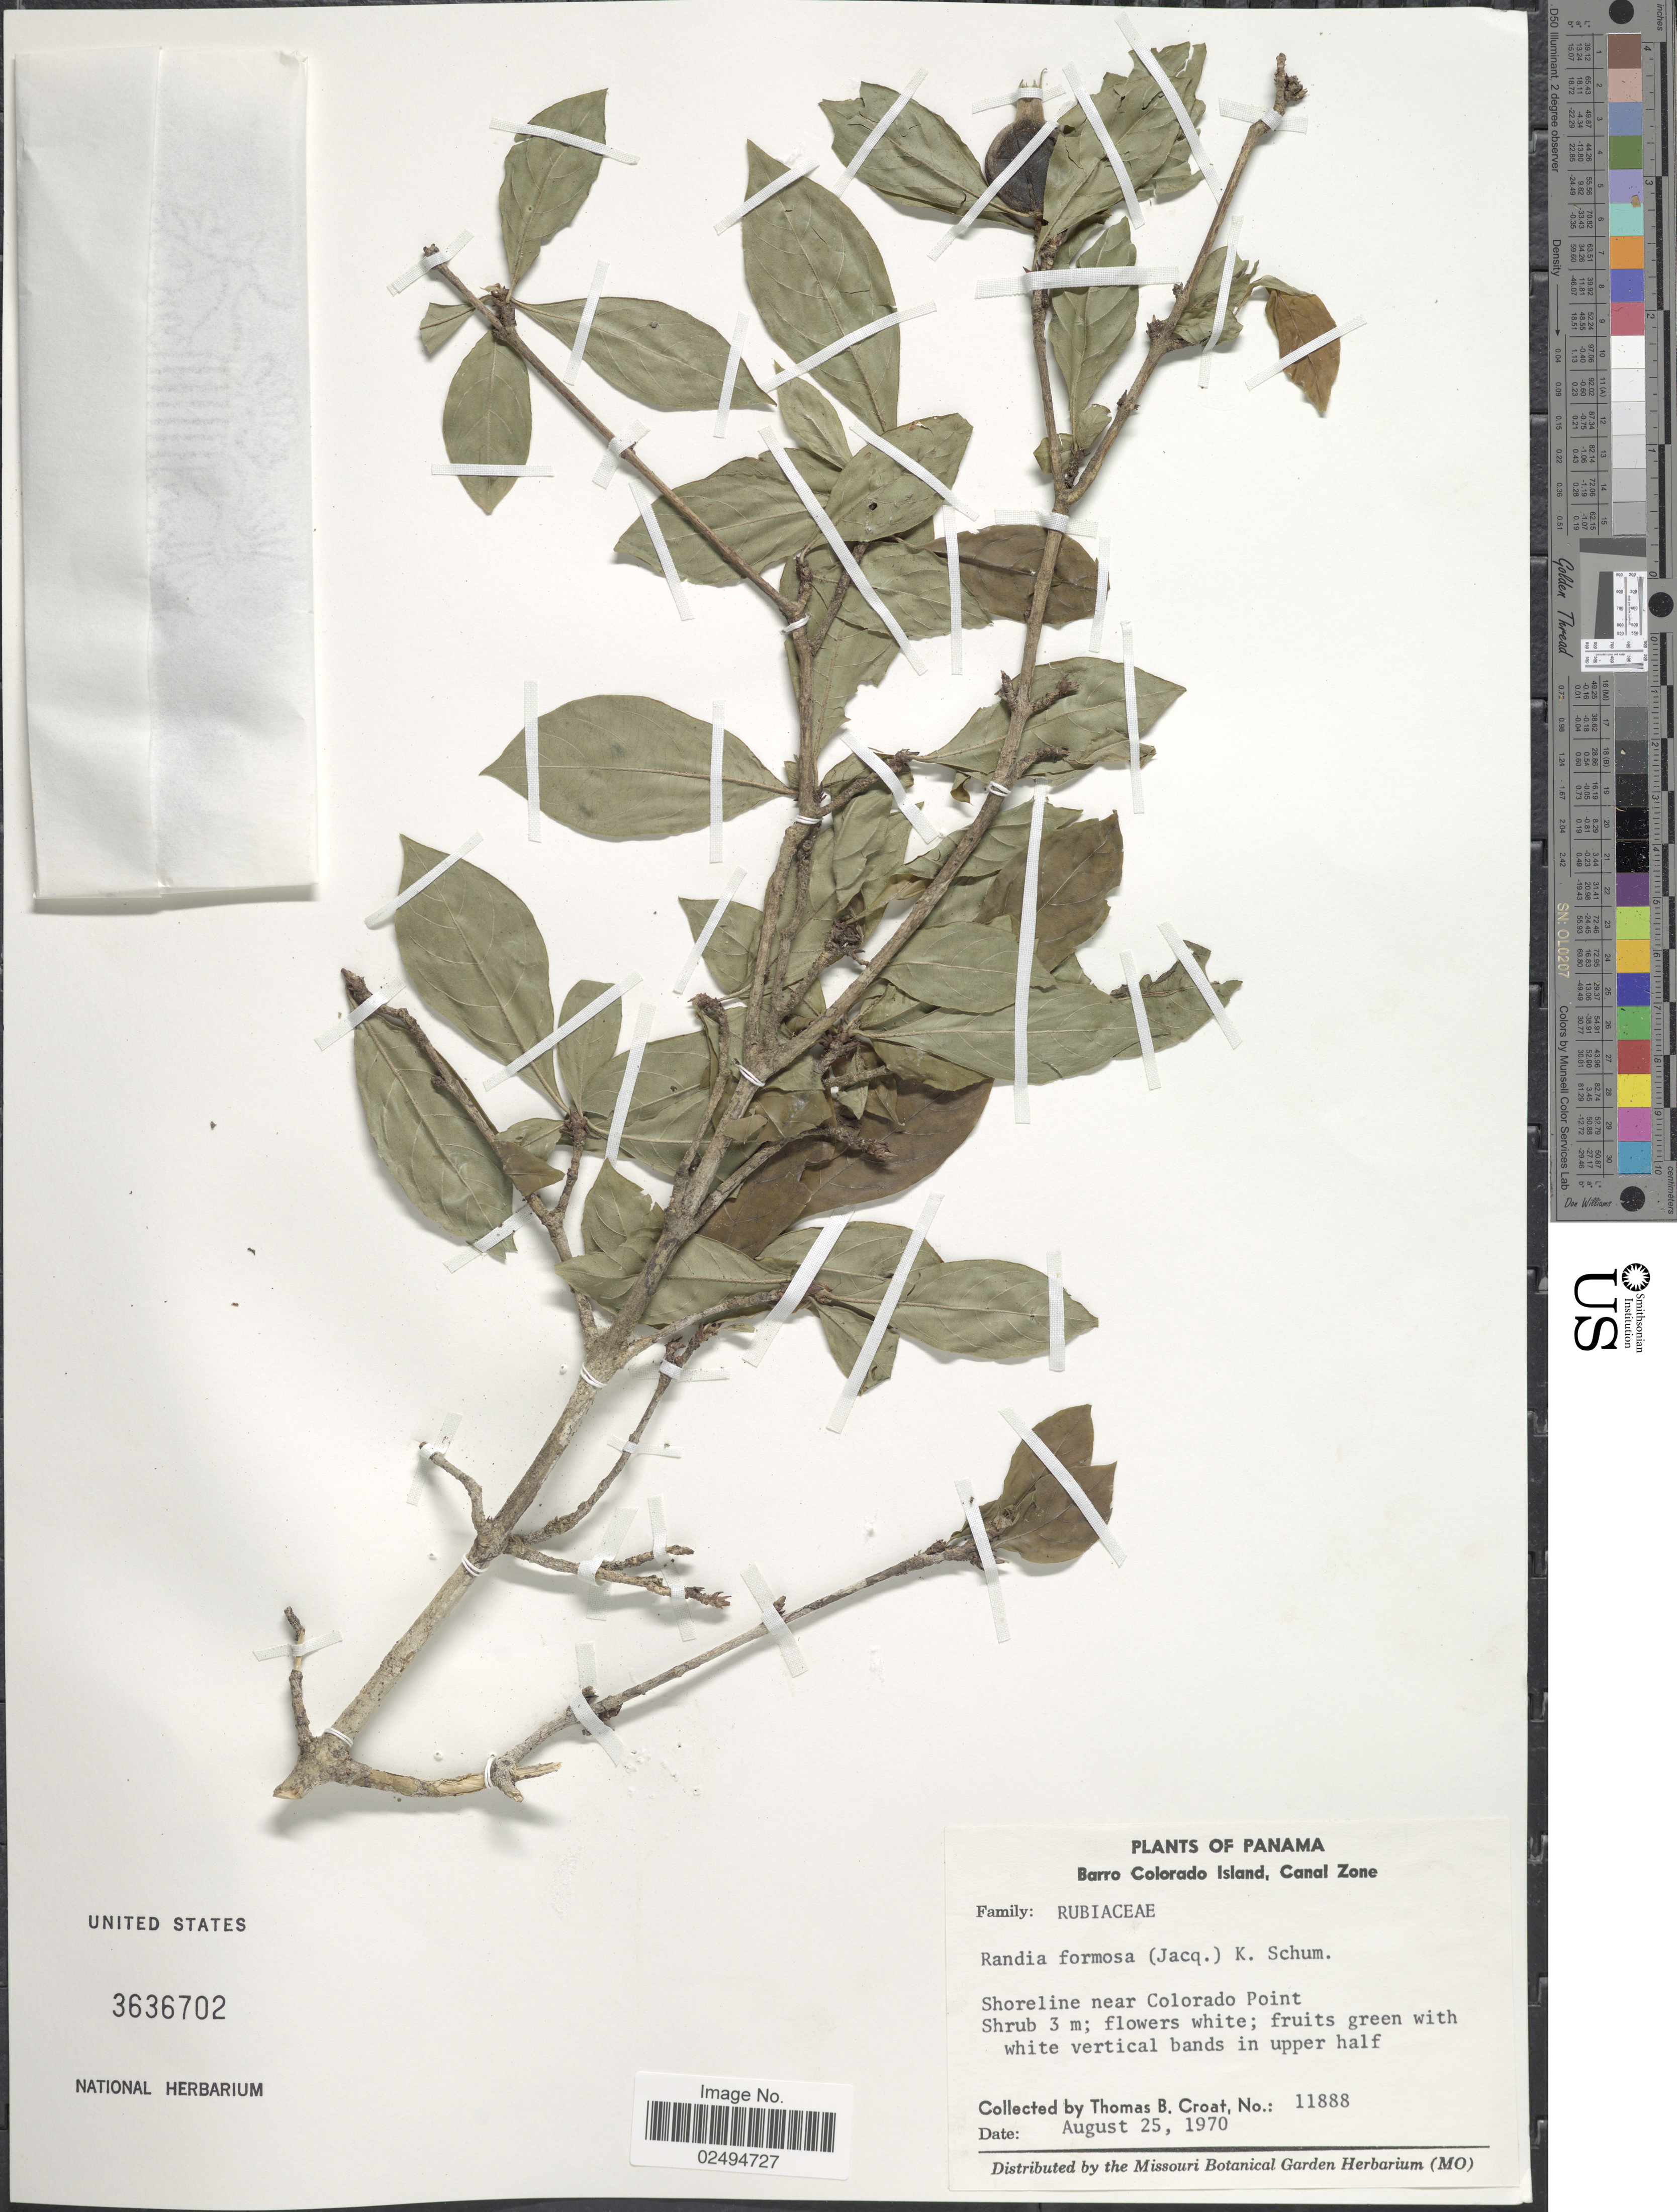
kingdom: Plantae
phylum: Tracheophyta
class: Magnoliopsida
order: Gentianales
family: Rubiaceae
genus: Randia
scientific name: Randia formosa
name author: (Jacq.) K. Schum.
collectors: T. B. Croat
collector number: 11888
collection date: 1970-08-25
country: Panama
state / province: Panamá Oeste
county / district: Canal Zone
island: Barro Colorado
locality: Barro Colorado Island, Canal Zone. Shoreline near Colorado Point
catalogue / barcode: US 3636702